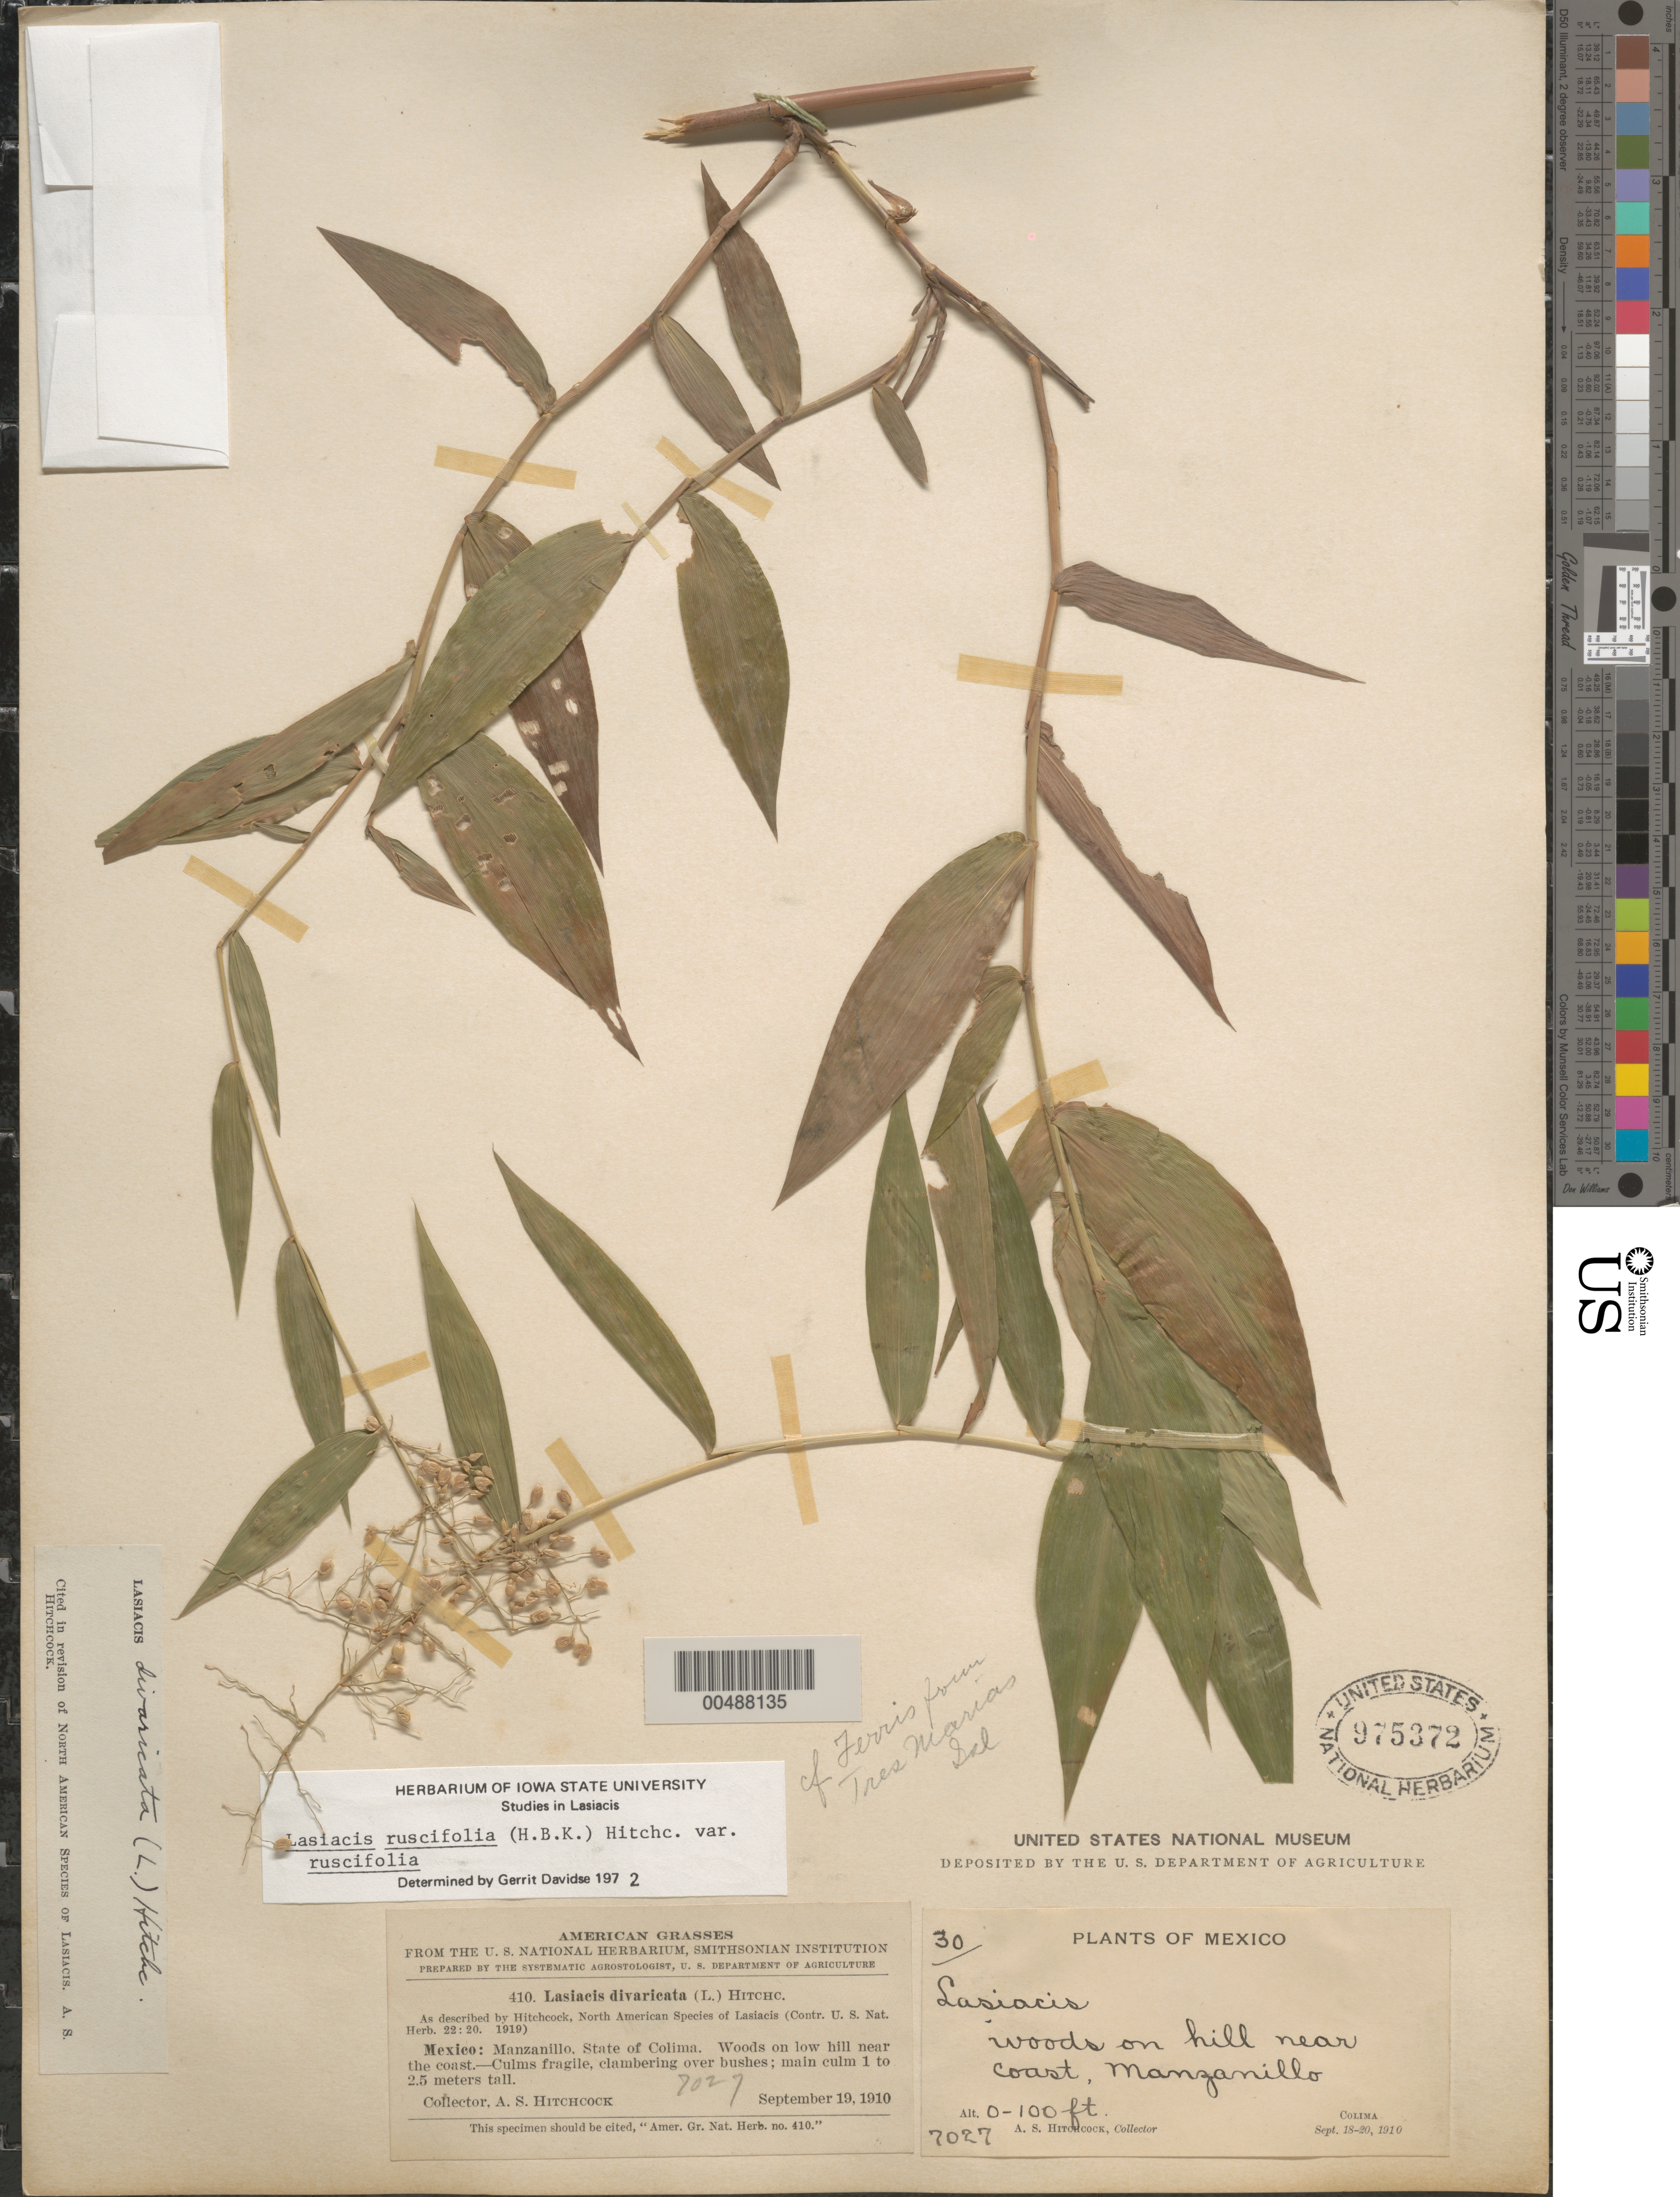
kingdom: Plantae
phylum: Tracheophyta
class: Liliopsida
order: Poales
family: Poaceae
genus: Lasiacis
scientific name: Lasiacis ruscifolia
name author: (Kunth) Hitchc.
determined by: Davidse, Gerrit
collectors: A. S. Hitchcock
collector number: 7027/410/30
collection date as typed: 18 Sep 1910 to 20 Sep 1910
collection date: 1910-09-18/1910-09-20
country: Mexico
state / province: Colima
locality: Manzanillo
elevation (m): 0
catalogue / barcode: US 975372